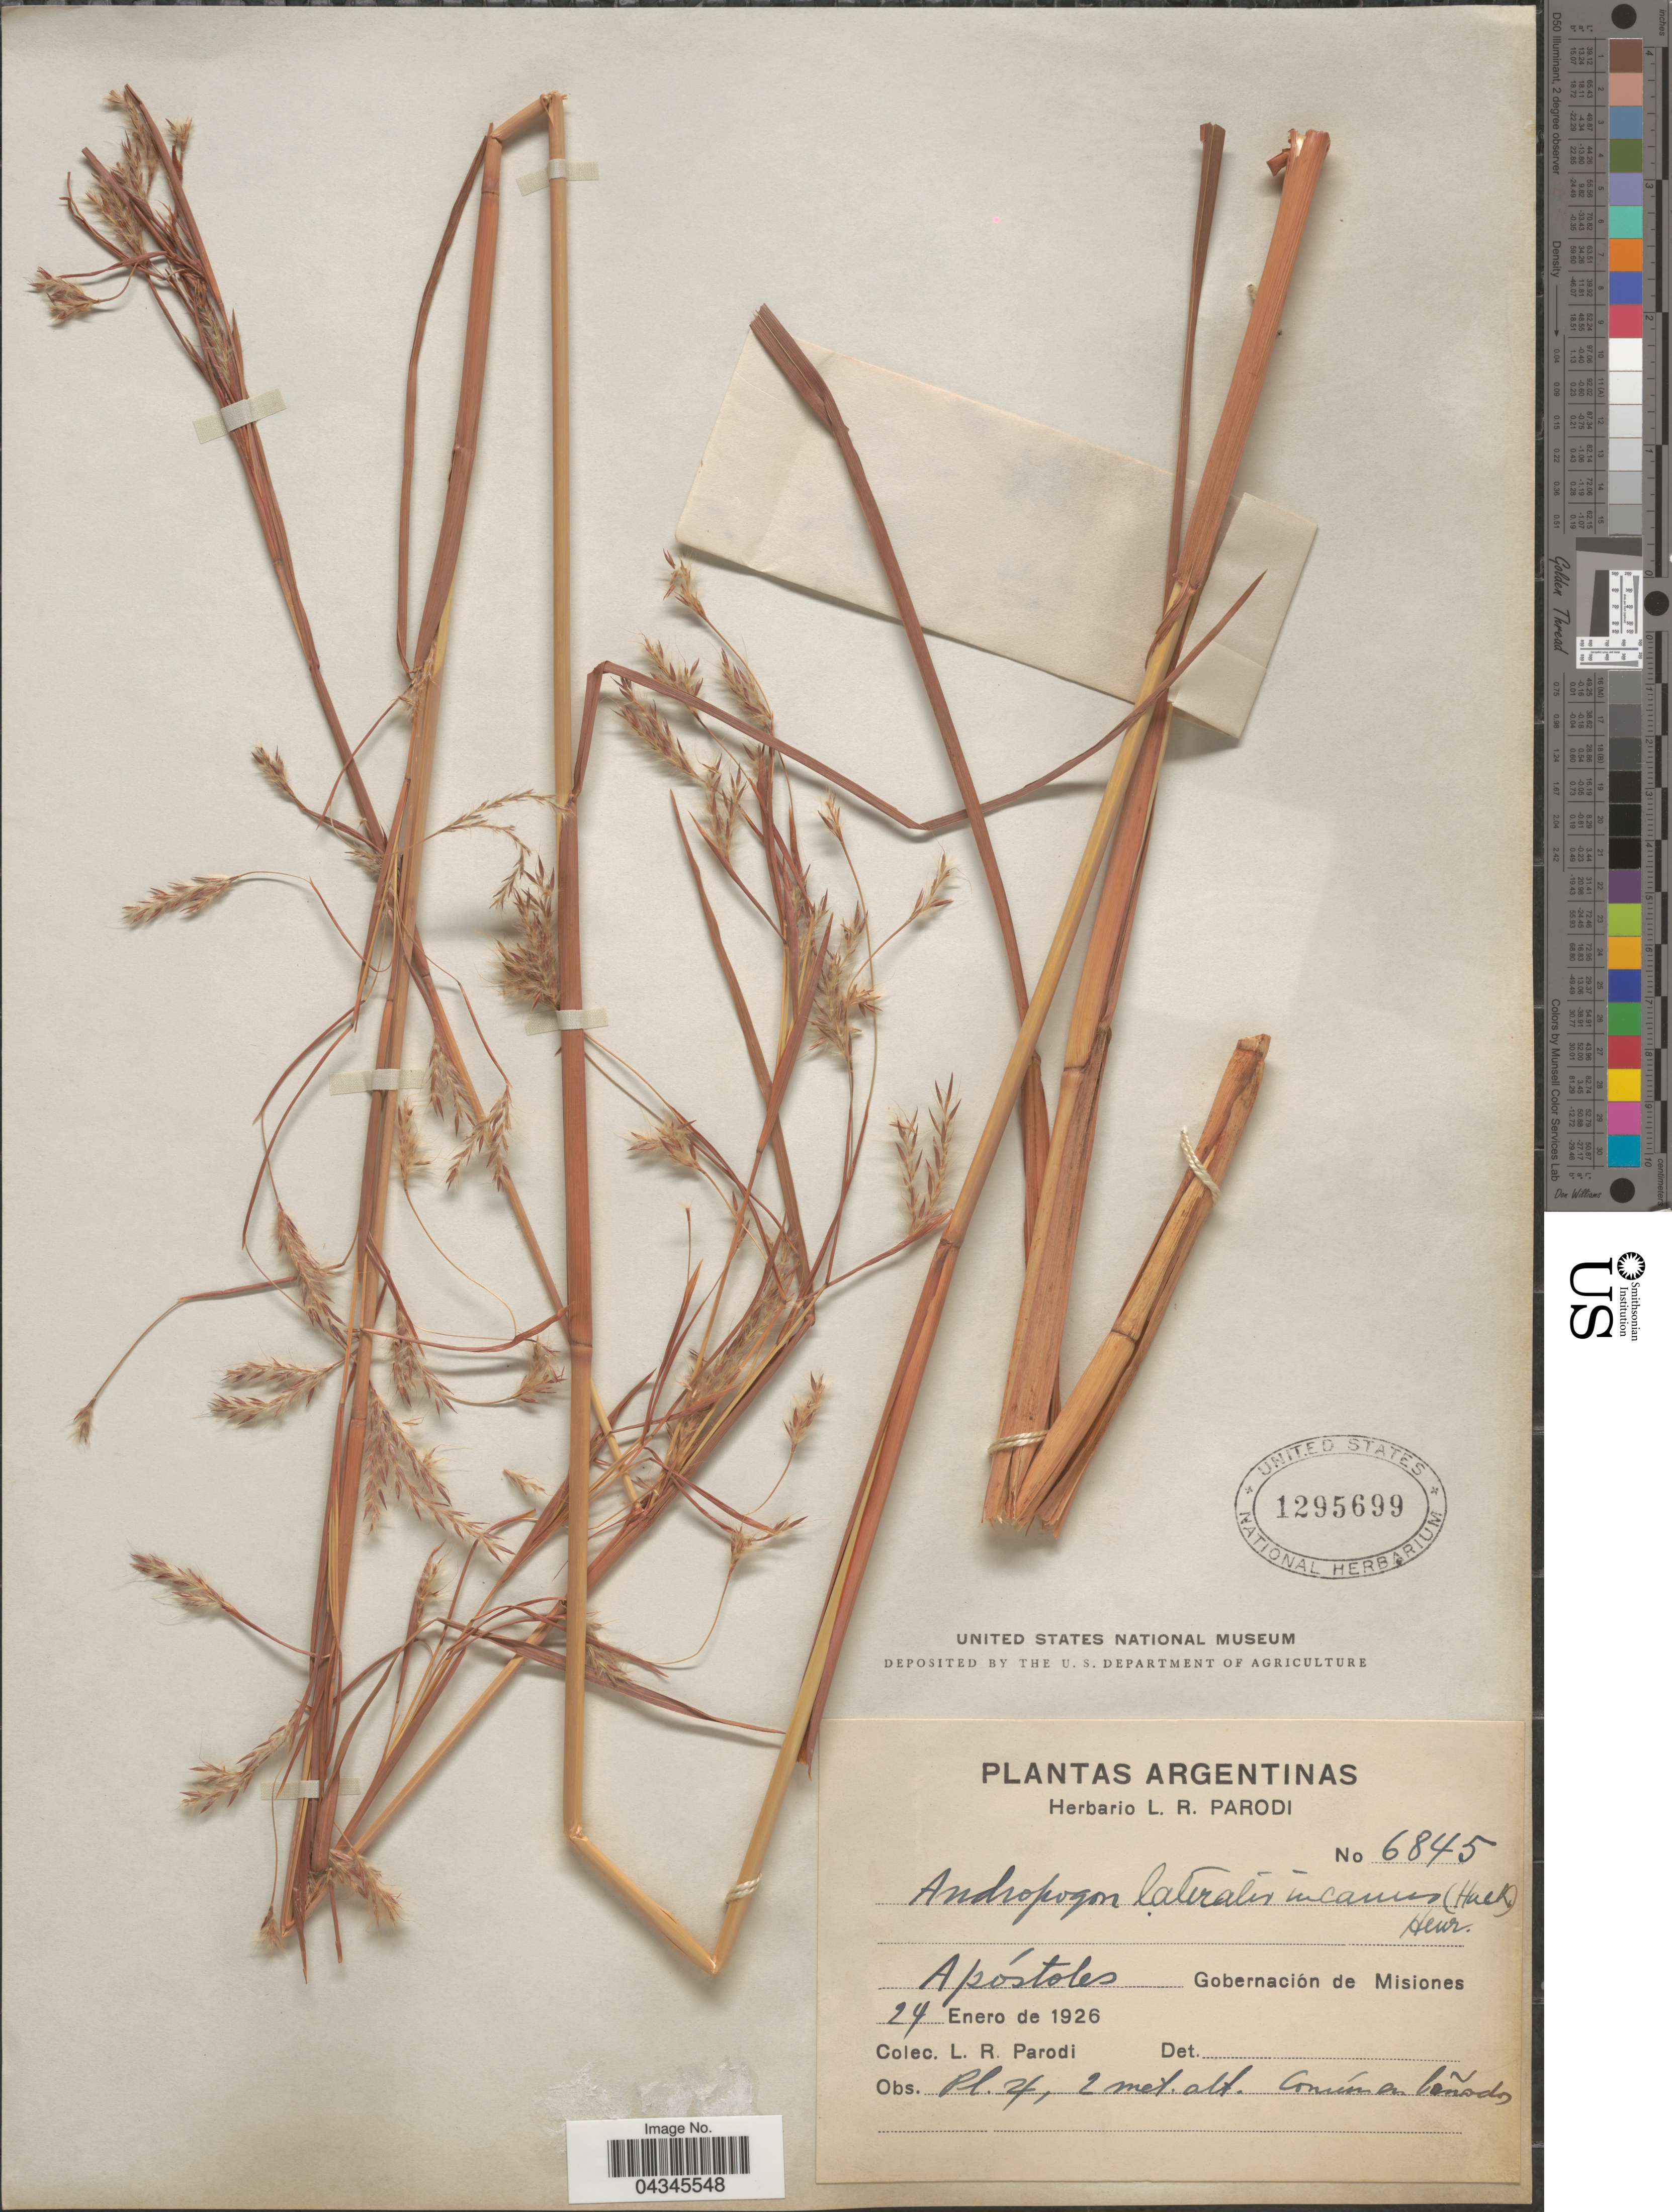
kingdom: Plantae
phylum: Tracheophyta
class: Liliopsida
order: Poales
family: Poaceae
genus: Andropogon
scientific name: Andropogon lateralis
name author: Nees in Mart.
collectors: L. R. Parodi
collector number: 6845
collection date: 1926-01-24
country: Argentina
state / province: Misiones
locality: Apóstoles. Gobernacion de Misiones.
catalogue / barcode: US 1295699